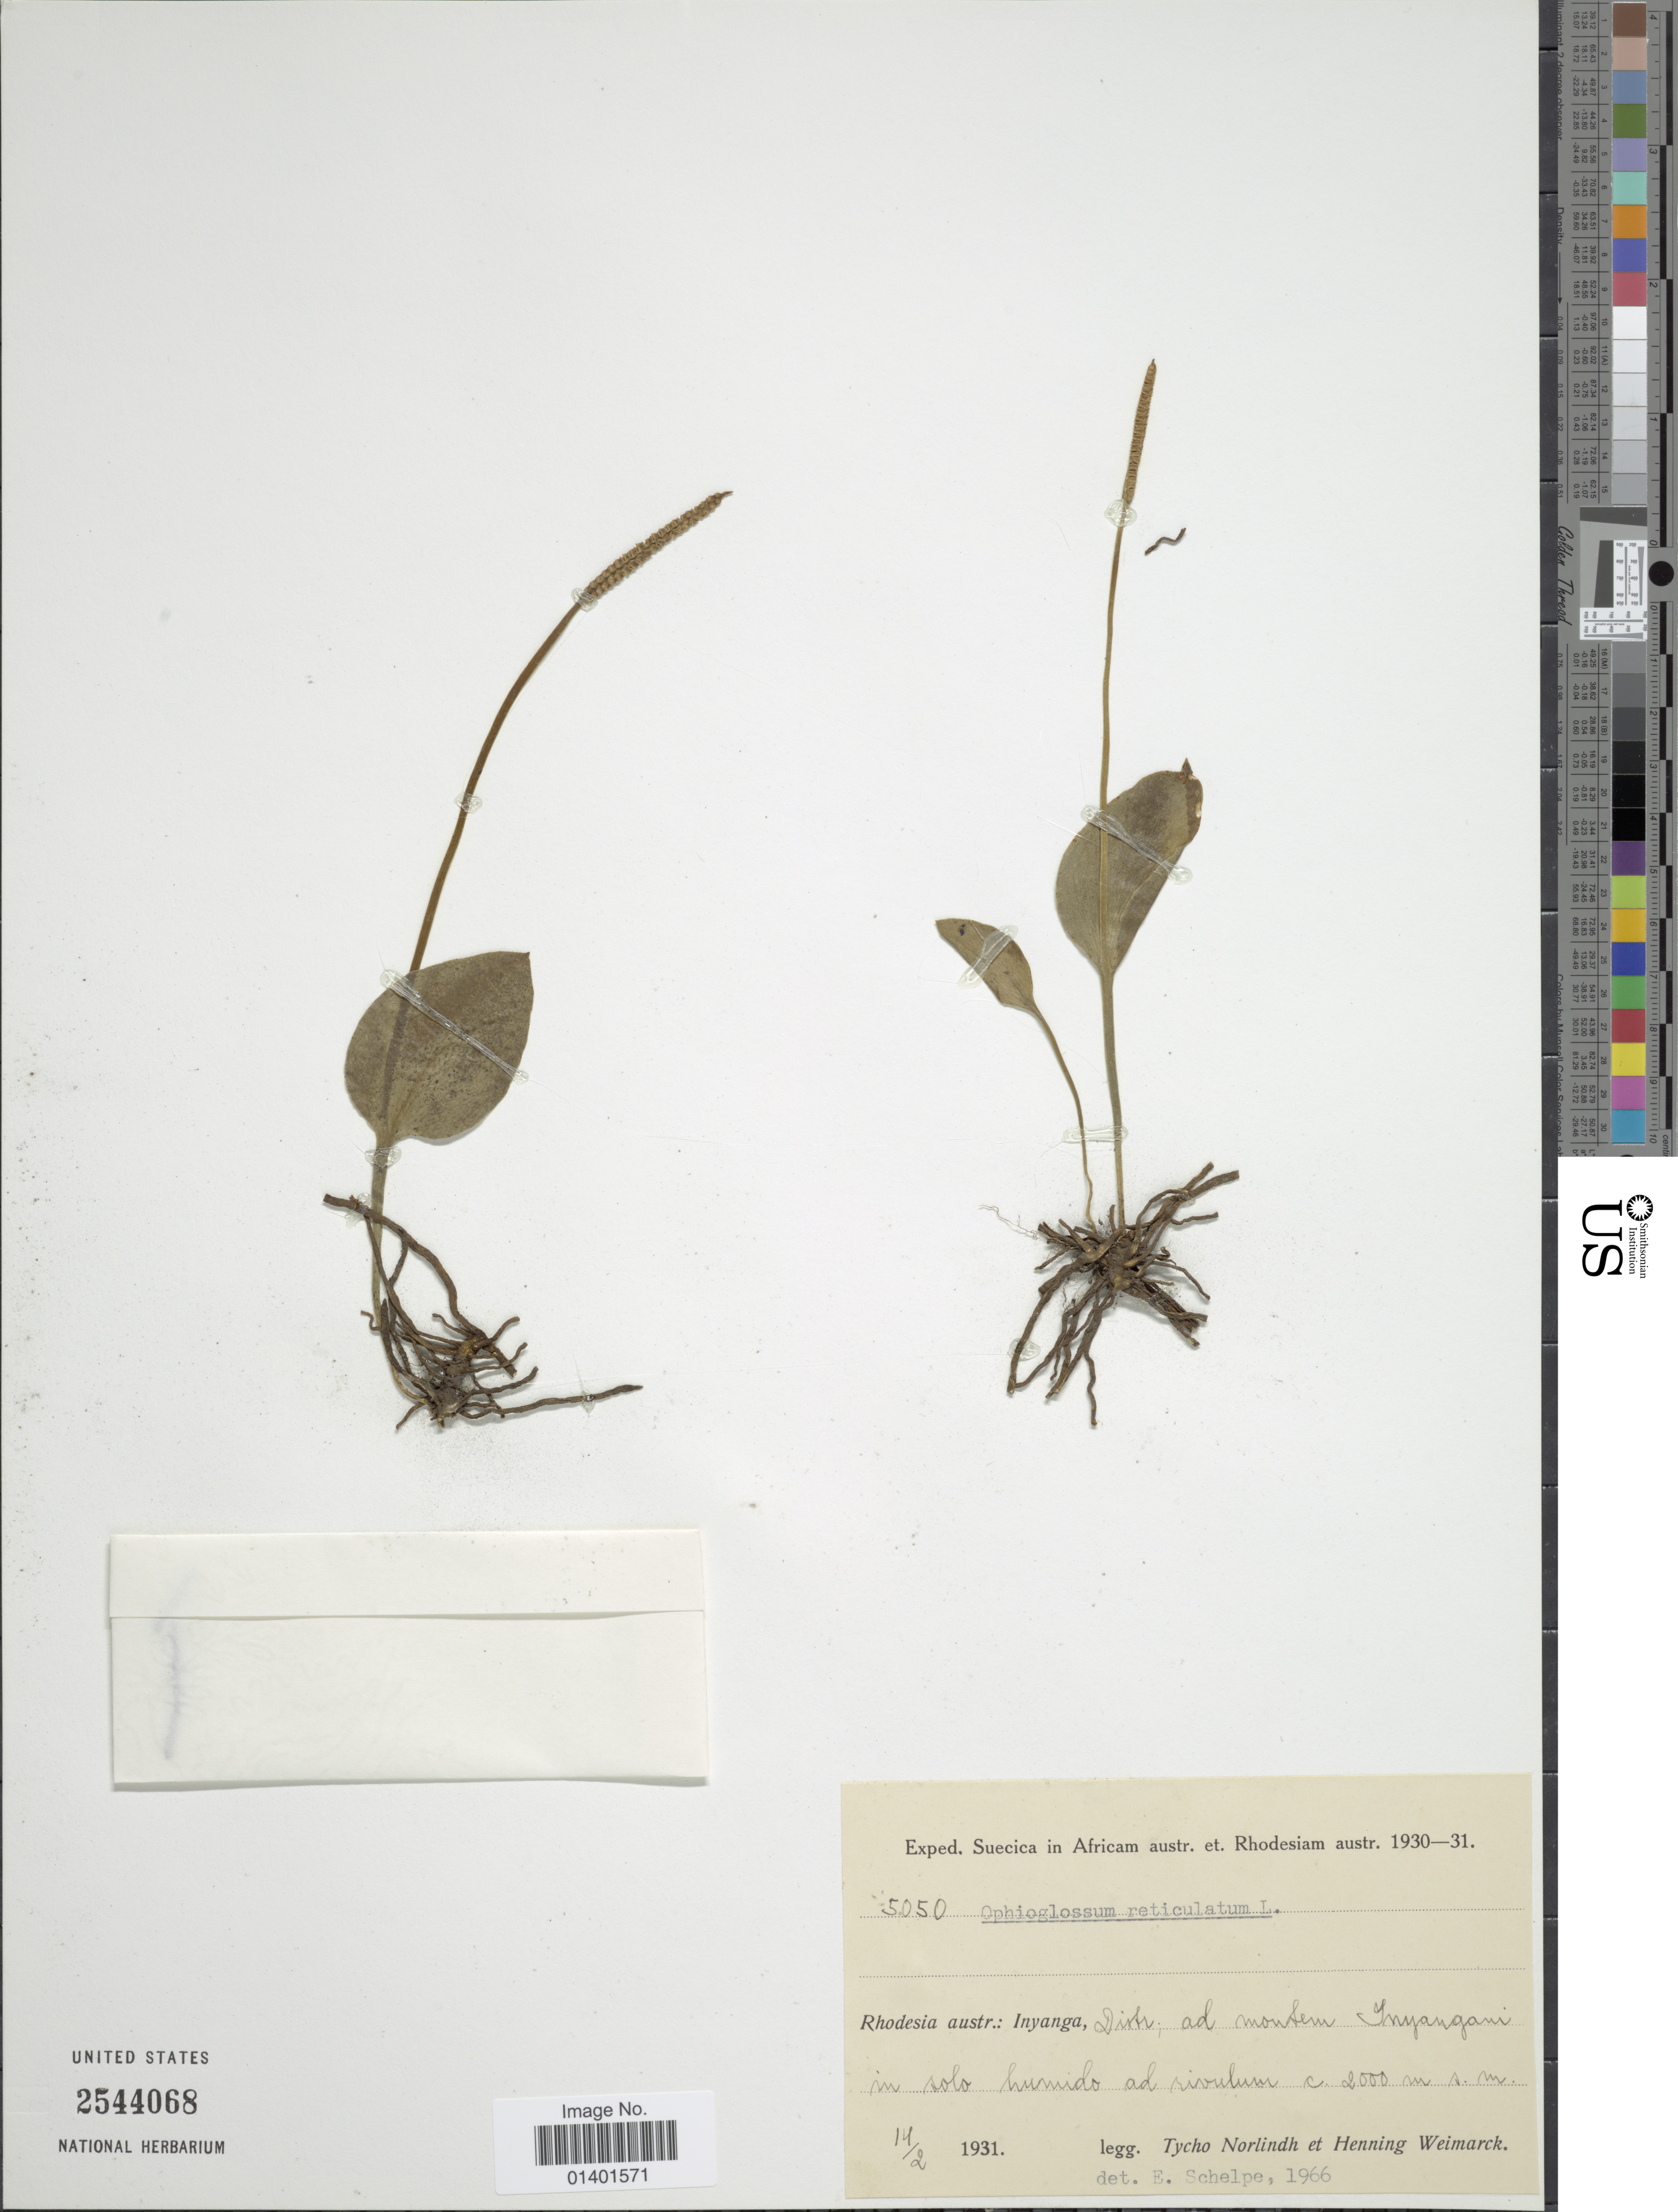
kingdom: Plantae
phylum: Tracheophyta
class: Polypodiopsida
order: Ophioglossales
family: Ophioglossaceae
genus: Ophioglossum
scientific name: Ophioglossum reticulatum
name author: L.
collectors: N. T. Norlindh & H. Weimarck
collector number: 5050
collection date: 1931-02-14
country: Zimbabwe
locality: Rhodesia austr.: Inyanga, Distr. ad montem Inyangani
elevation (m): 2000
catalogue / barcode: US 2544068